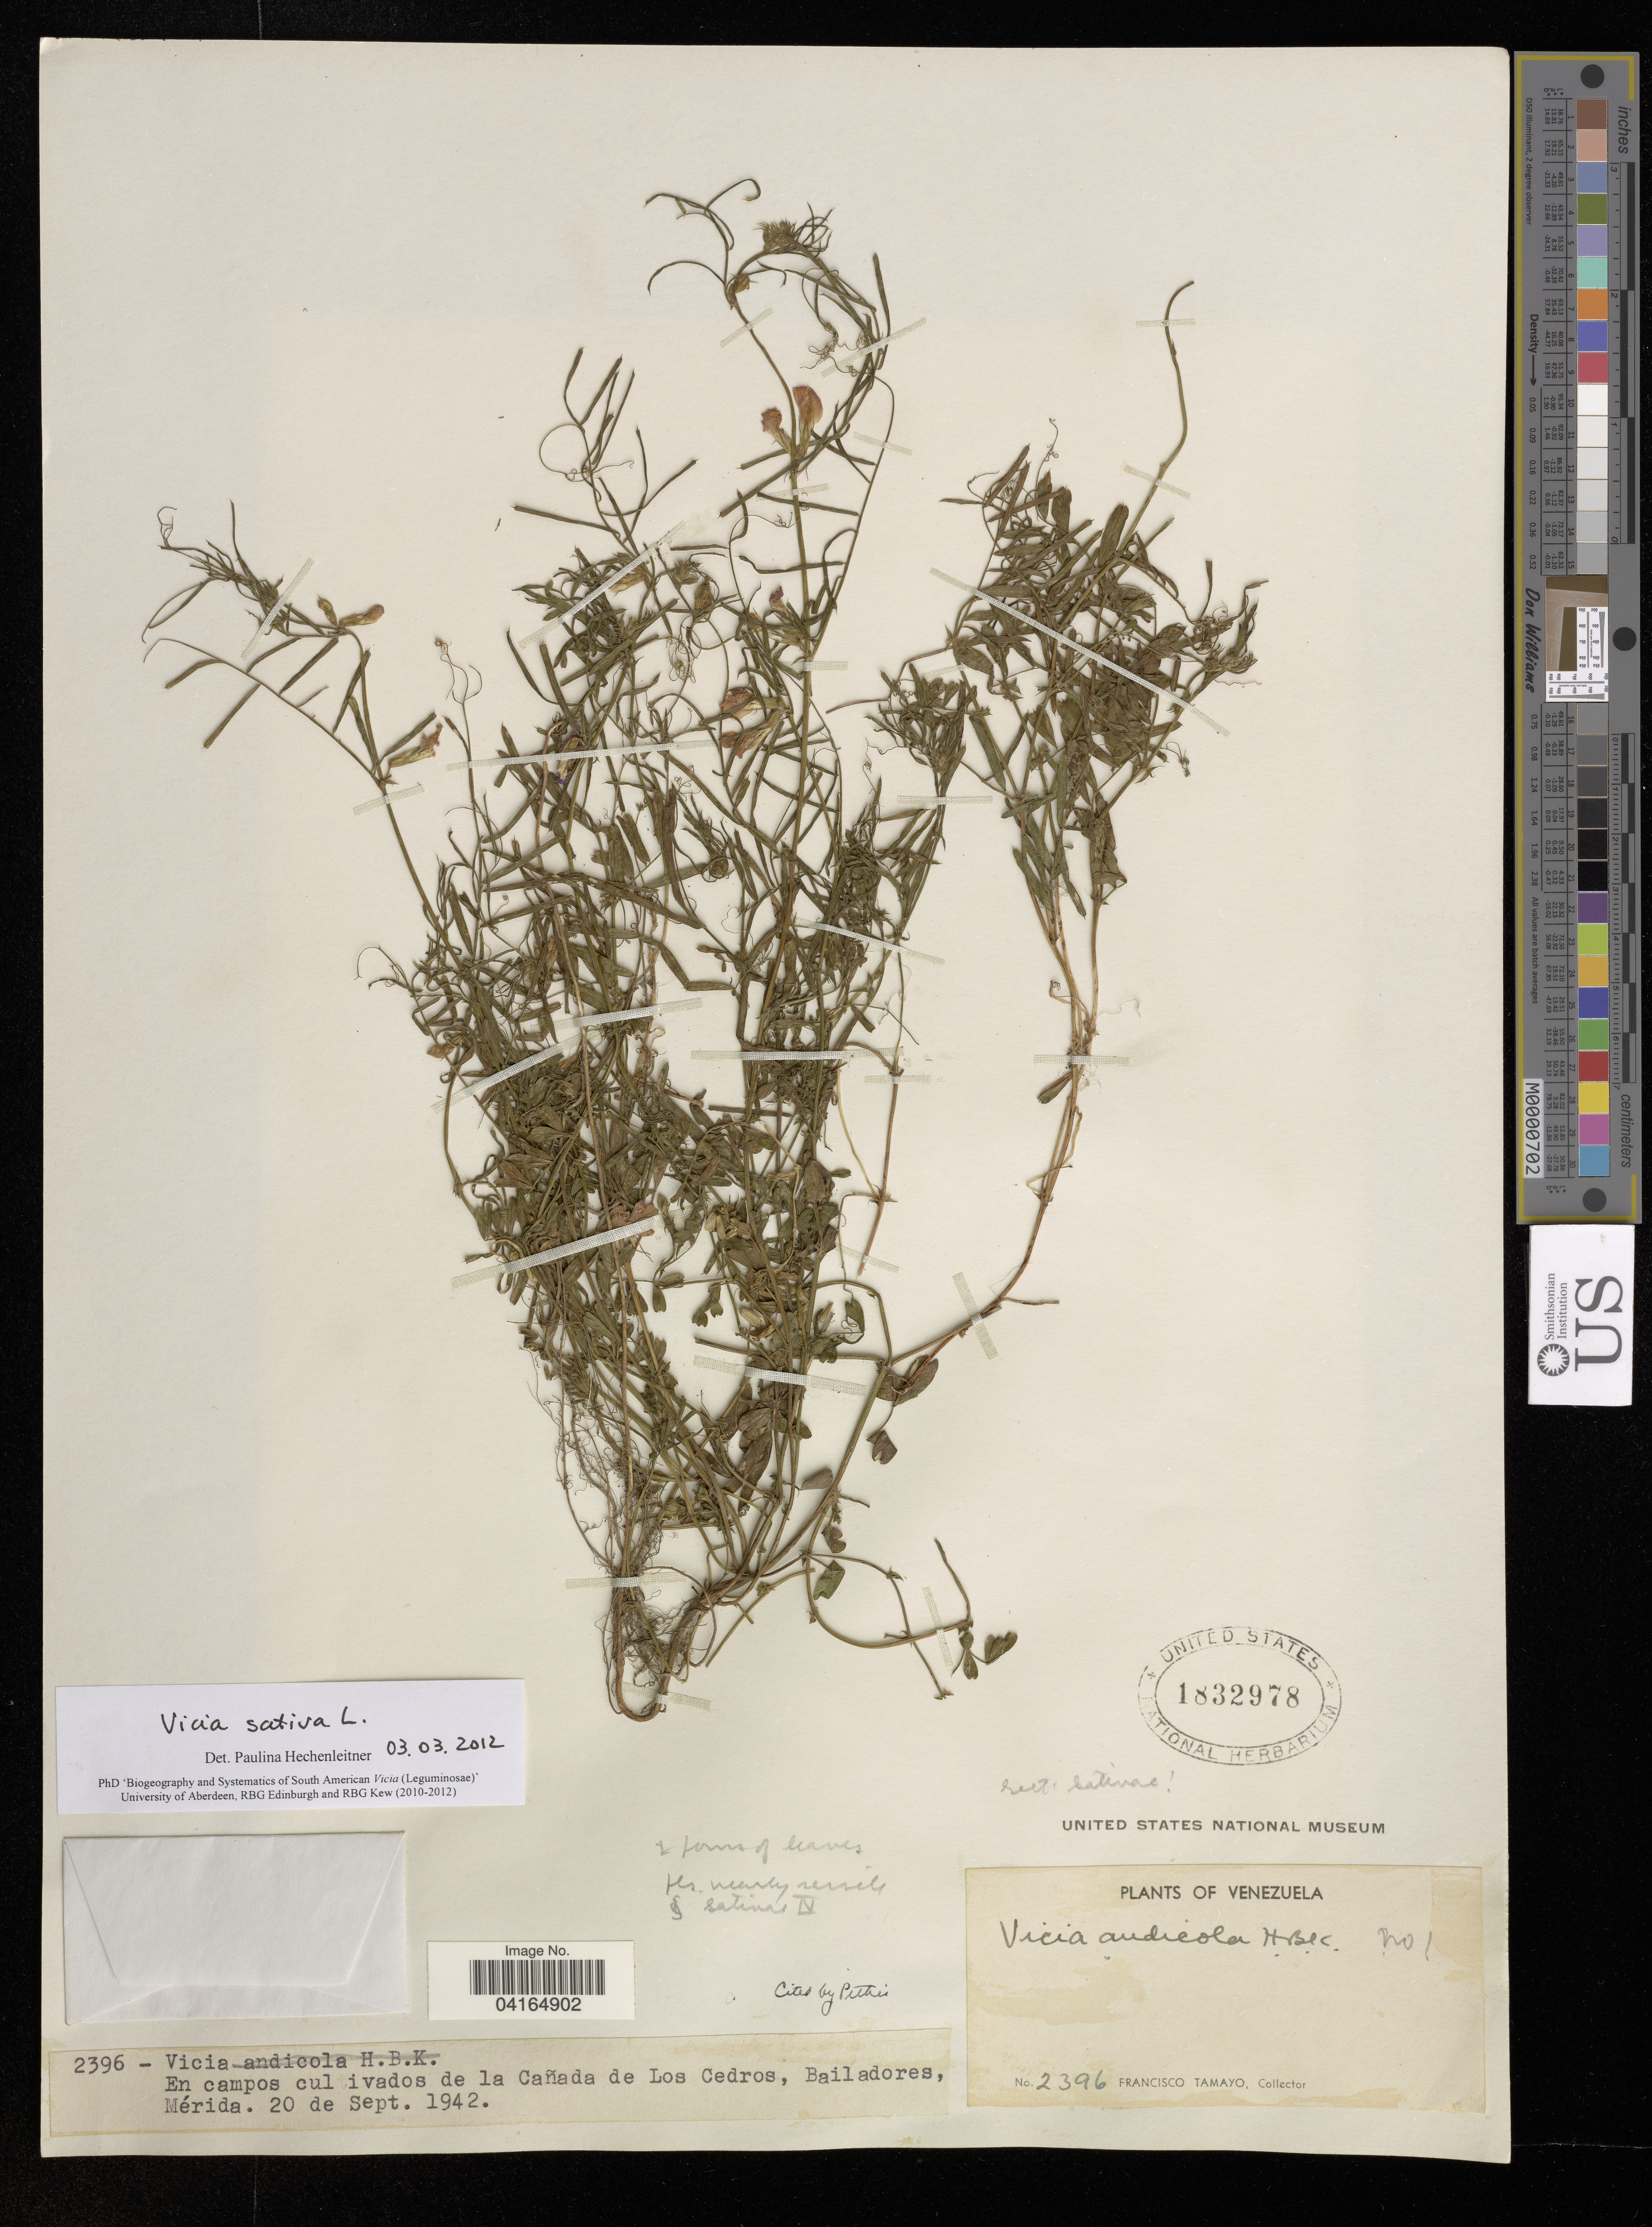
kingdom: Plantae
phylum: Tracheophyta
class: Magnoliopsida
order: Fabales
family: Fabaceae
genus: Vicia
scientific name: Vicia andicola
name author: Kunth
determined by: Hechenleitner, Paulina, RBG Edinburgh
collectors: F. Tamayo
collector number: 2396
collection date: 1942-09-20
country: Venezuela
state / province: Merida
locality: En campus cul ivados de la Cañada de Los Cedros, Bailadores.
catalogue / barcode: US 1832978